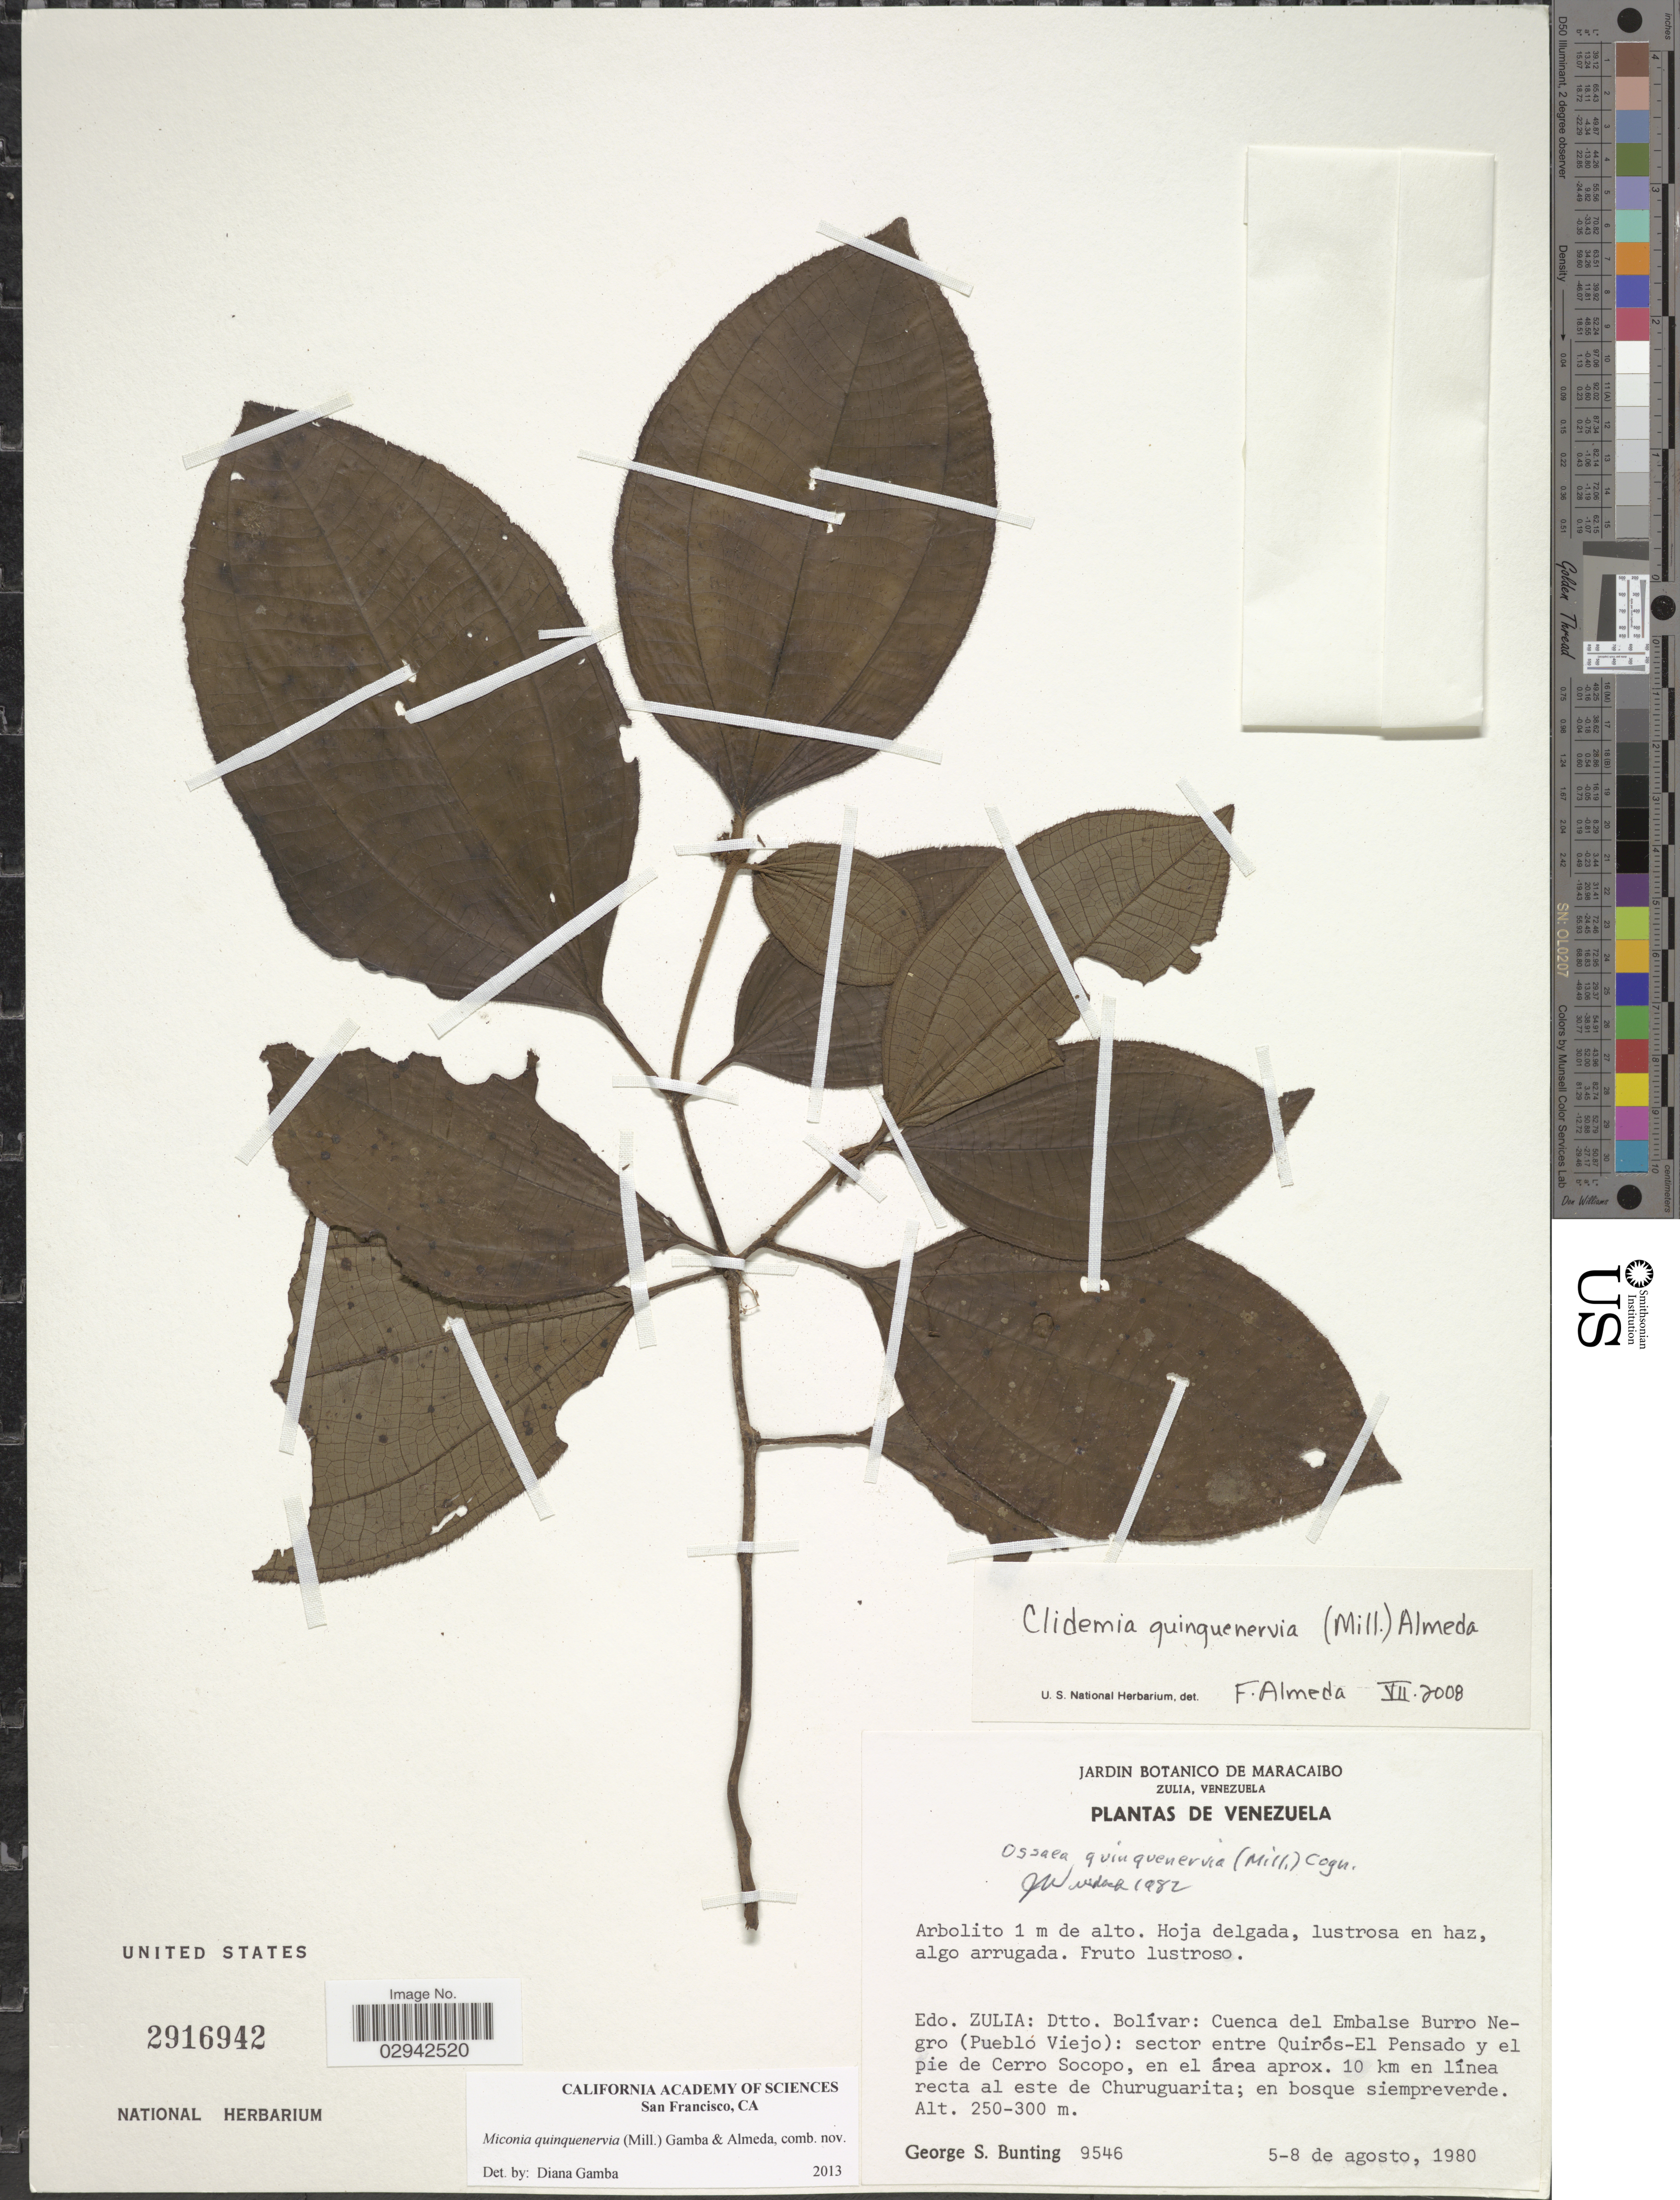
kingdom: Plantae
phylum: Tracheophyta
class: Magnoliopsida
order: Myrtales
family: Melastomataceae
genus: Miconia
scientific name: Miconia quinquenervia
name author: (Mill.) Gamba & Almeda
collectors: G. S. Bunting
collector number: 9546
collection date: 1980-08-05/1980-08-08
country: Venezuela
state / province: Zulia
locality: Edo. Zulia: Dtto. Bolívar: Cuenca del Embalse Burro Negro (Pueblo Viejo): sector entre Quirós-El Pensado y el pie de Cerro Socopo, en el área aprox. 10 km en línea recta al este de Churuguarita.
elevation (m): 250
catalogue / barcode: US 2916942